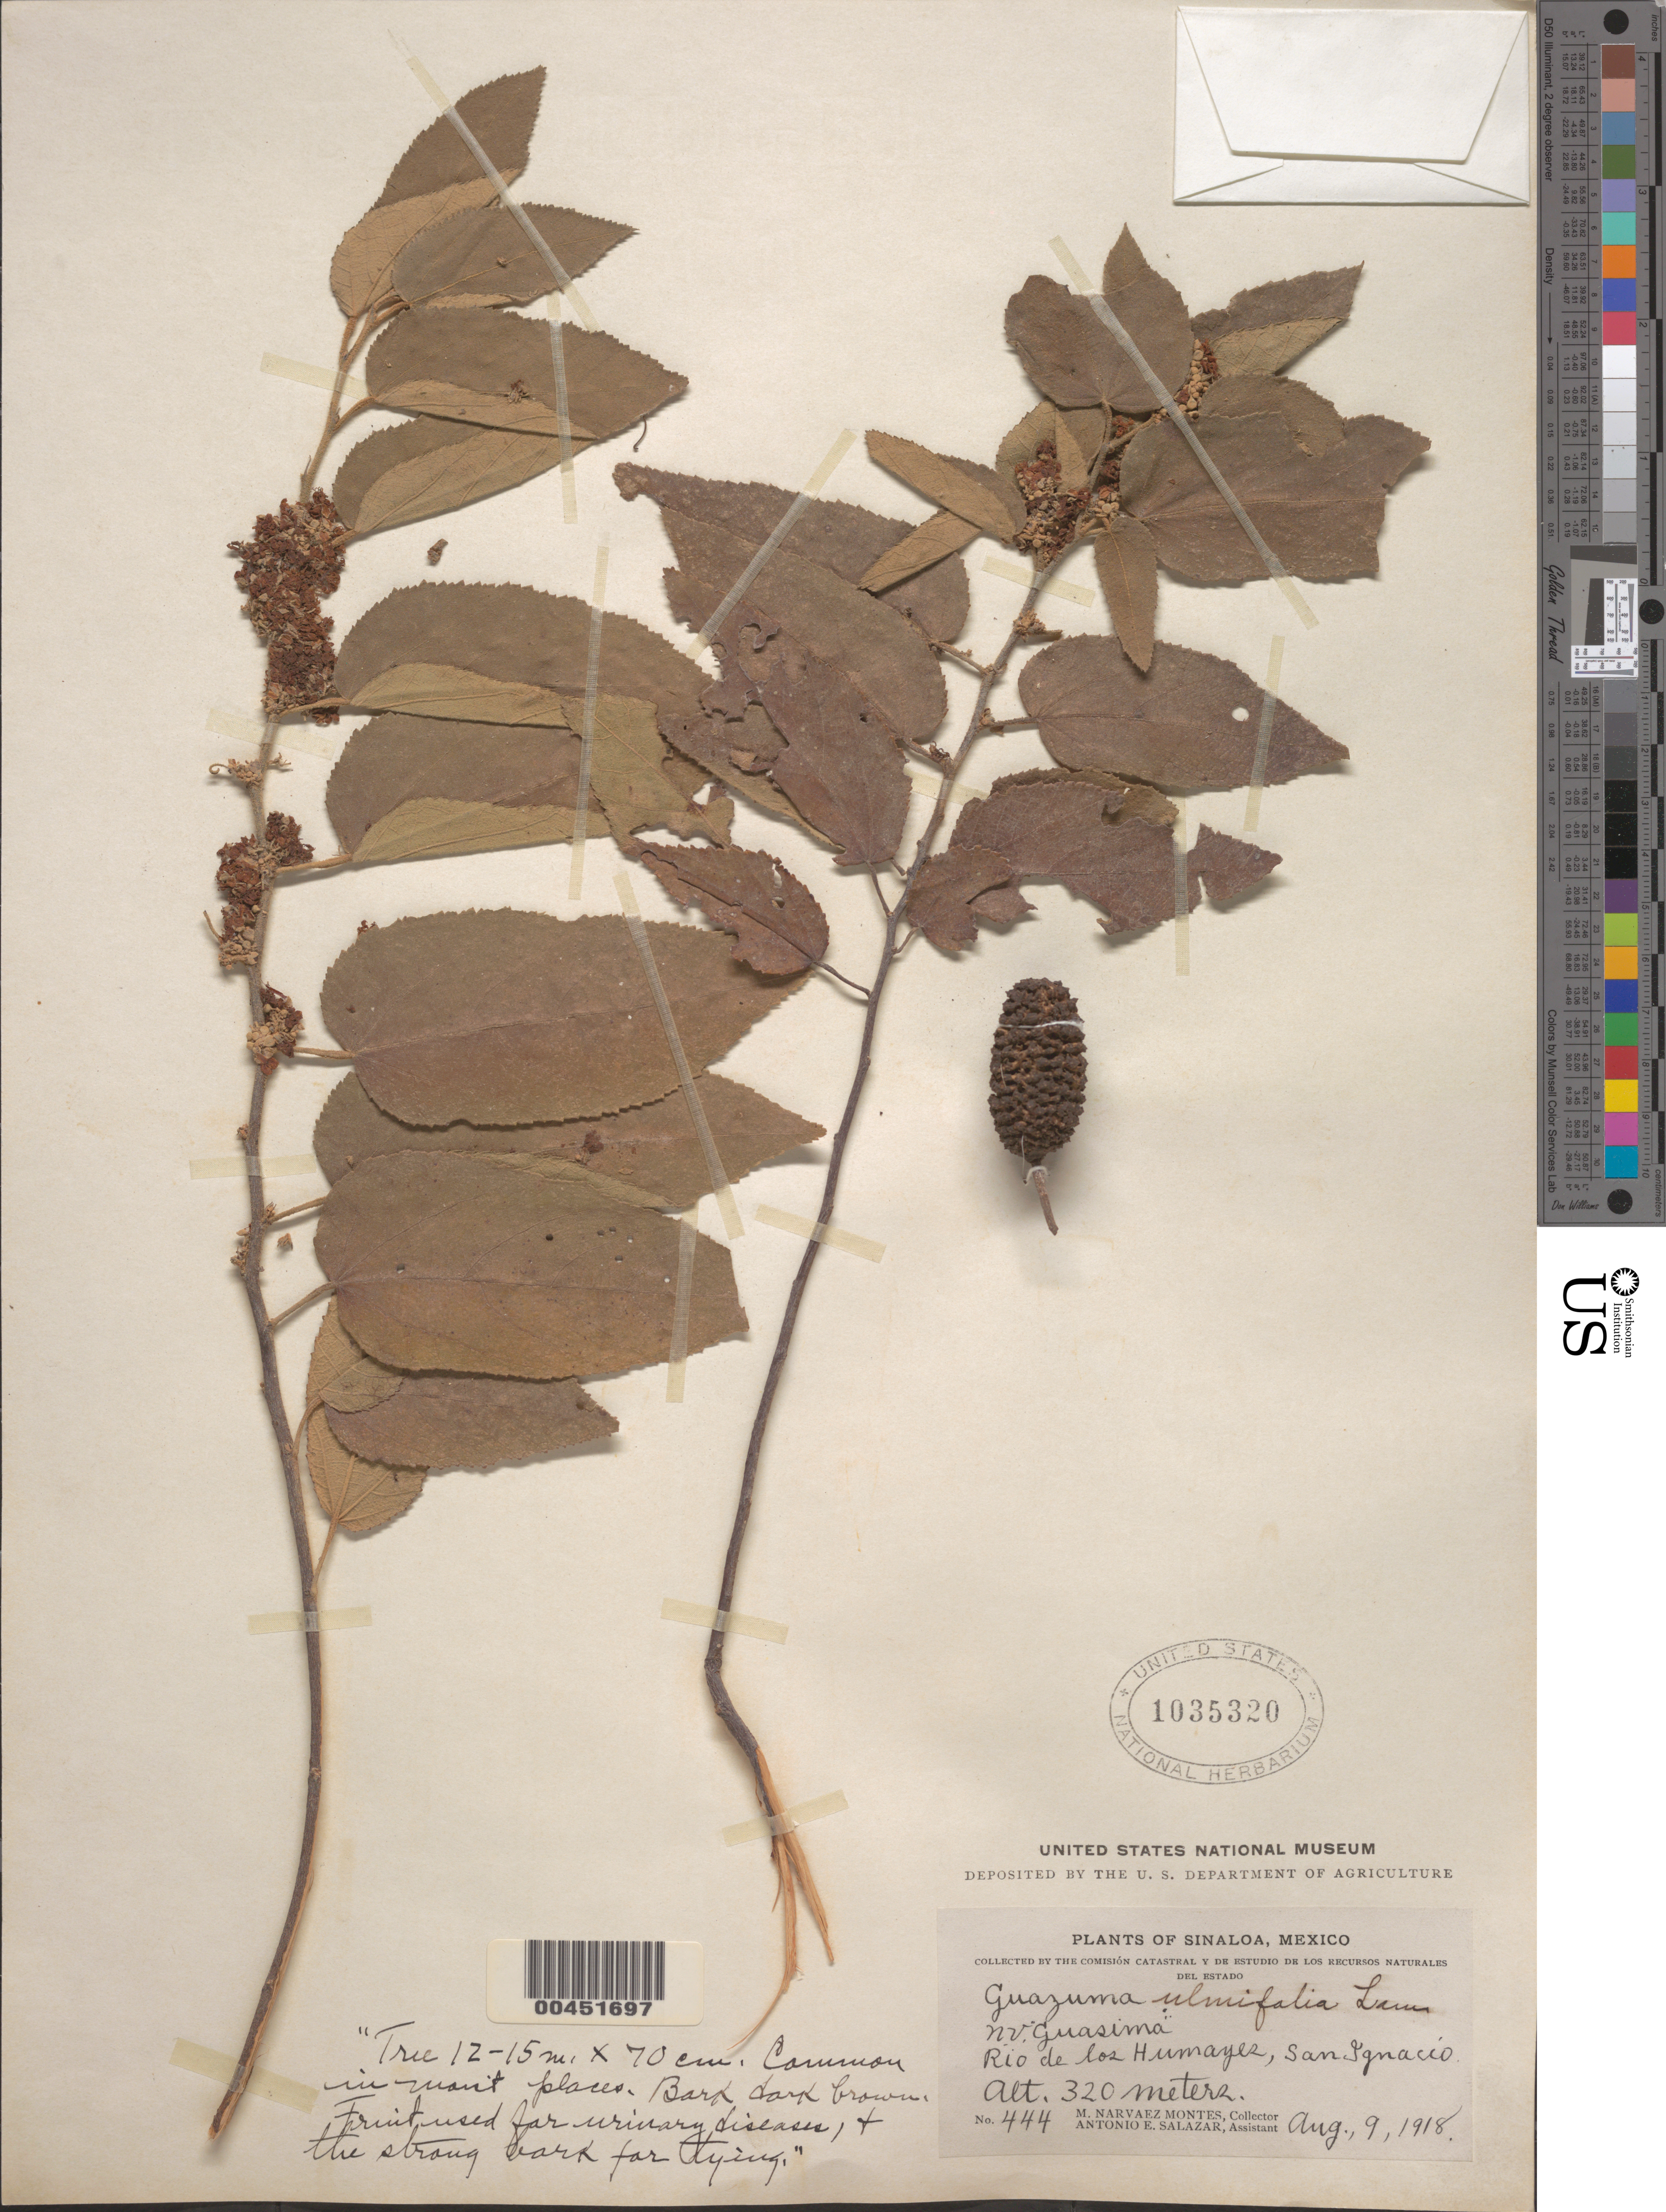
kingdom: Plantae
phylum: Tracheophyta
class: Magnoliopsida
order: Malvales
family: Malvaceae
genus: Guazuma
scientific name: Guazuma ulmifolia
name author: Lam.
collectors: M. Narvaez-Montes & A. E. Salazar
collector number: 444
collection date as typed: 09 Aug 1918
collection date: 1918-08-09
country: Mexico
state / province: Sinaloa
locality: Rio de los Humayes, San Ignacio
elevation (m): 320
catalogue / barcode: US 1035320